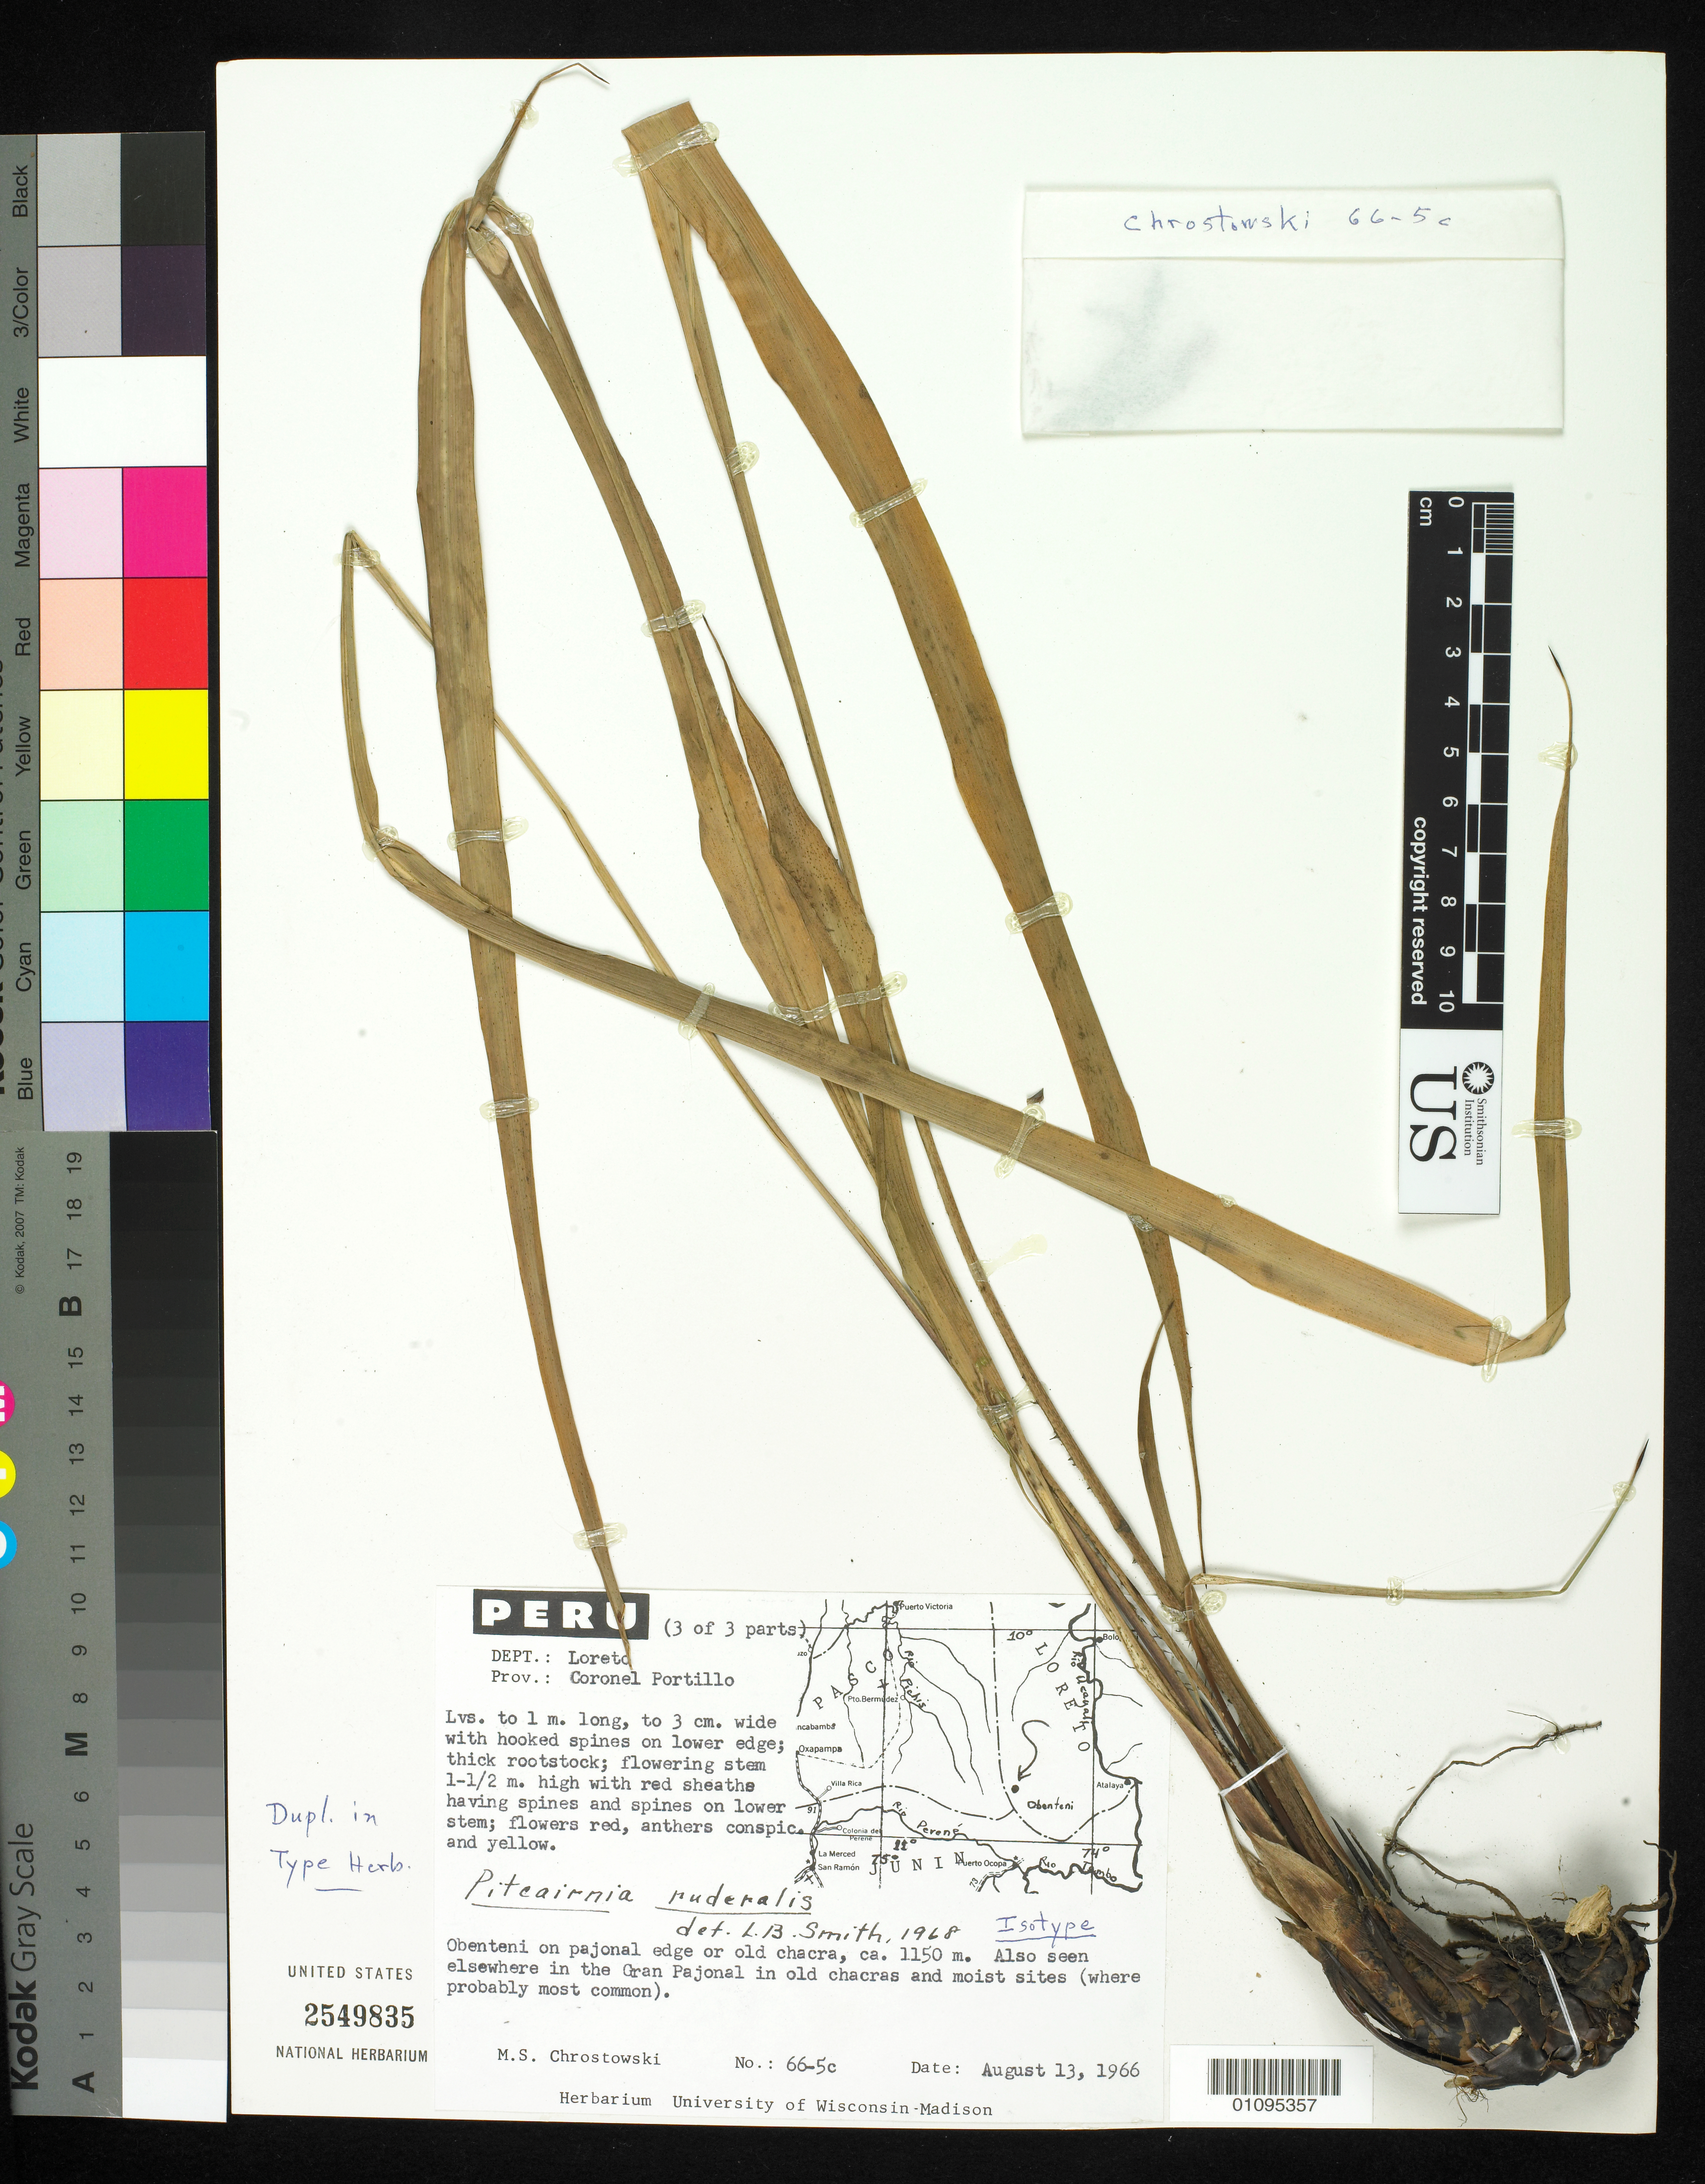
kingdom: Plantae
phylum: Tracheophyta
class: Liliopsida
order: Poales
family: Bromeliaceae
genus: Pitcairnia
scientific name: Pitcairnia ruderalis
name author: L.B. Sm.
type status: Isotype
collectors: M. Chrostowski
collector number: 66-5c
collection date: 1966-08-13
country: Peru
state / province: Loreto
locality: Coronel Portillo.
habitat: Obenteni on pajonal edge or old chacra. Also seen elsewhere in the Gran Pajonel in old chacras and moist sites (where probably most common).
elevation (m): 1150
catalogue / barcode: US 2549835